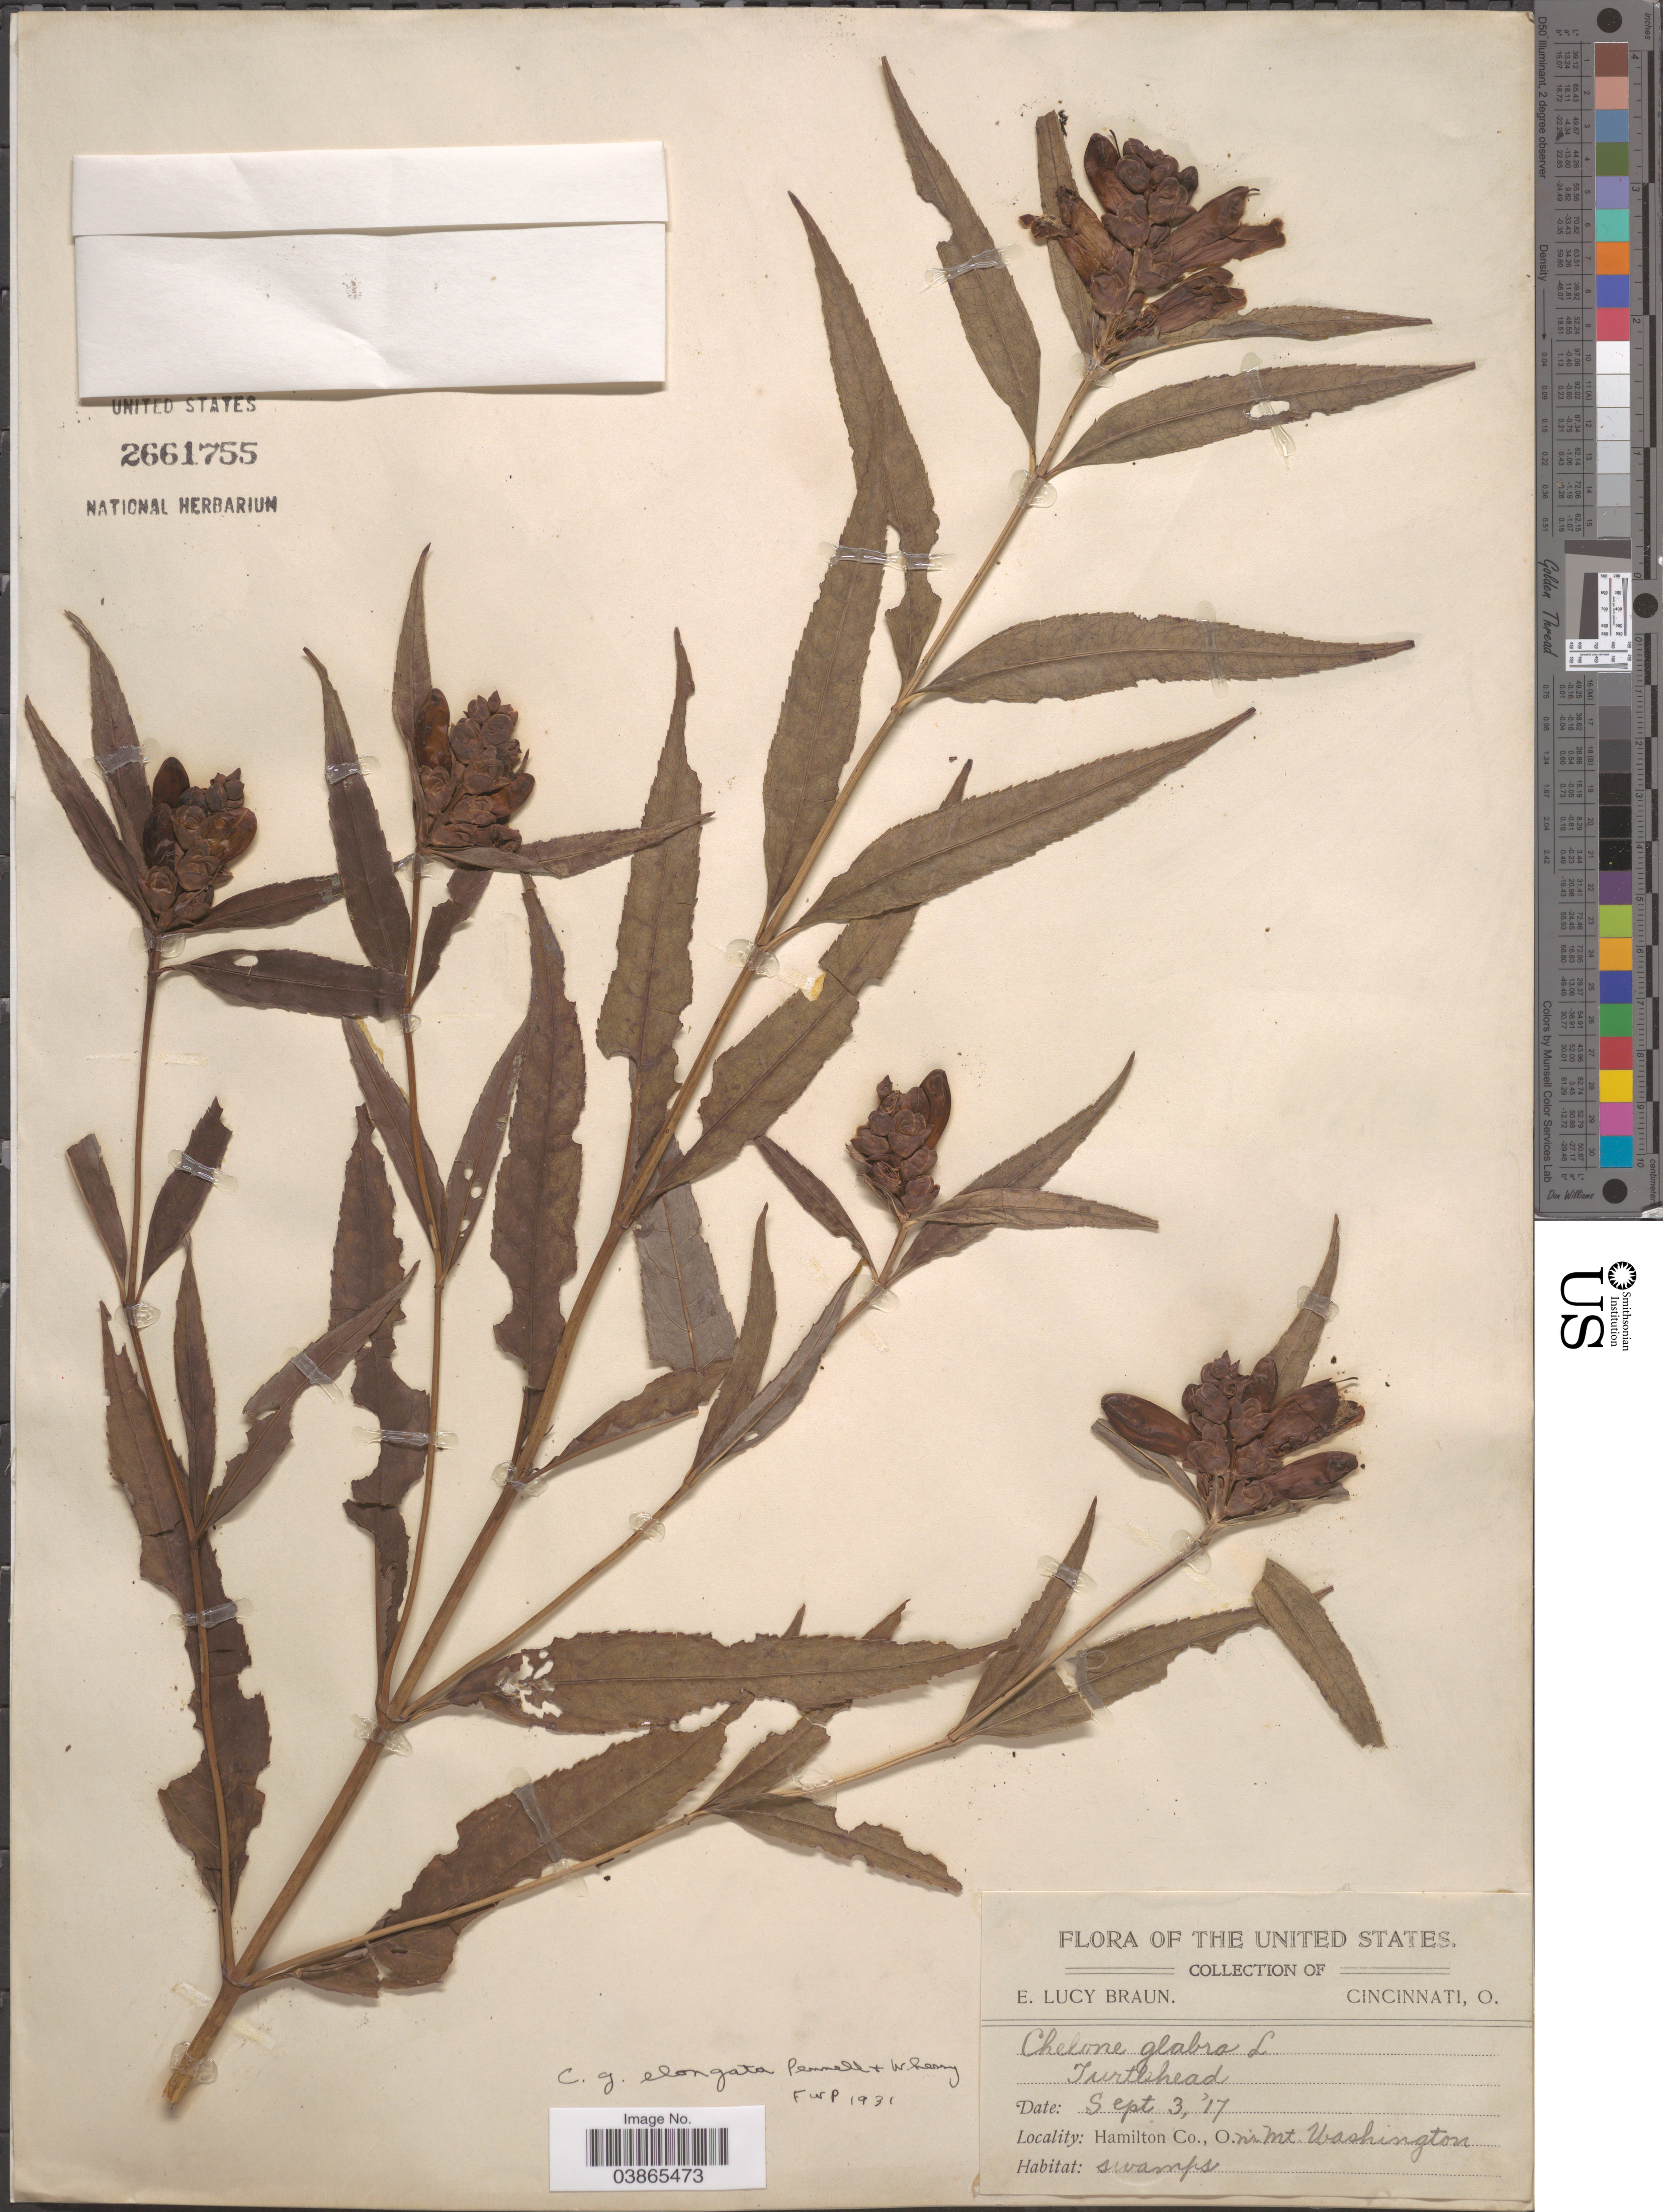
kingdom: Plantae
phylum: Tracheophyta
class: Magnoliopsida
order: Lamiales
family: Plantaginaceae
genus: Chelone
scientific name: Chelone glabra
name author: L.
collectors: E. L. Braun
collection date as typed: Transcribed d/m/y: 3/9/17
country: United States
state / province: Ohio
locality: Hamilton Co., nr Mt. Washington.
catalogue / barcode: US 2661755